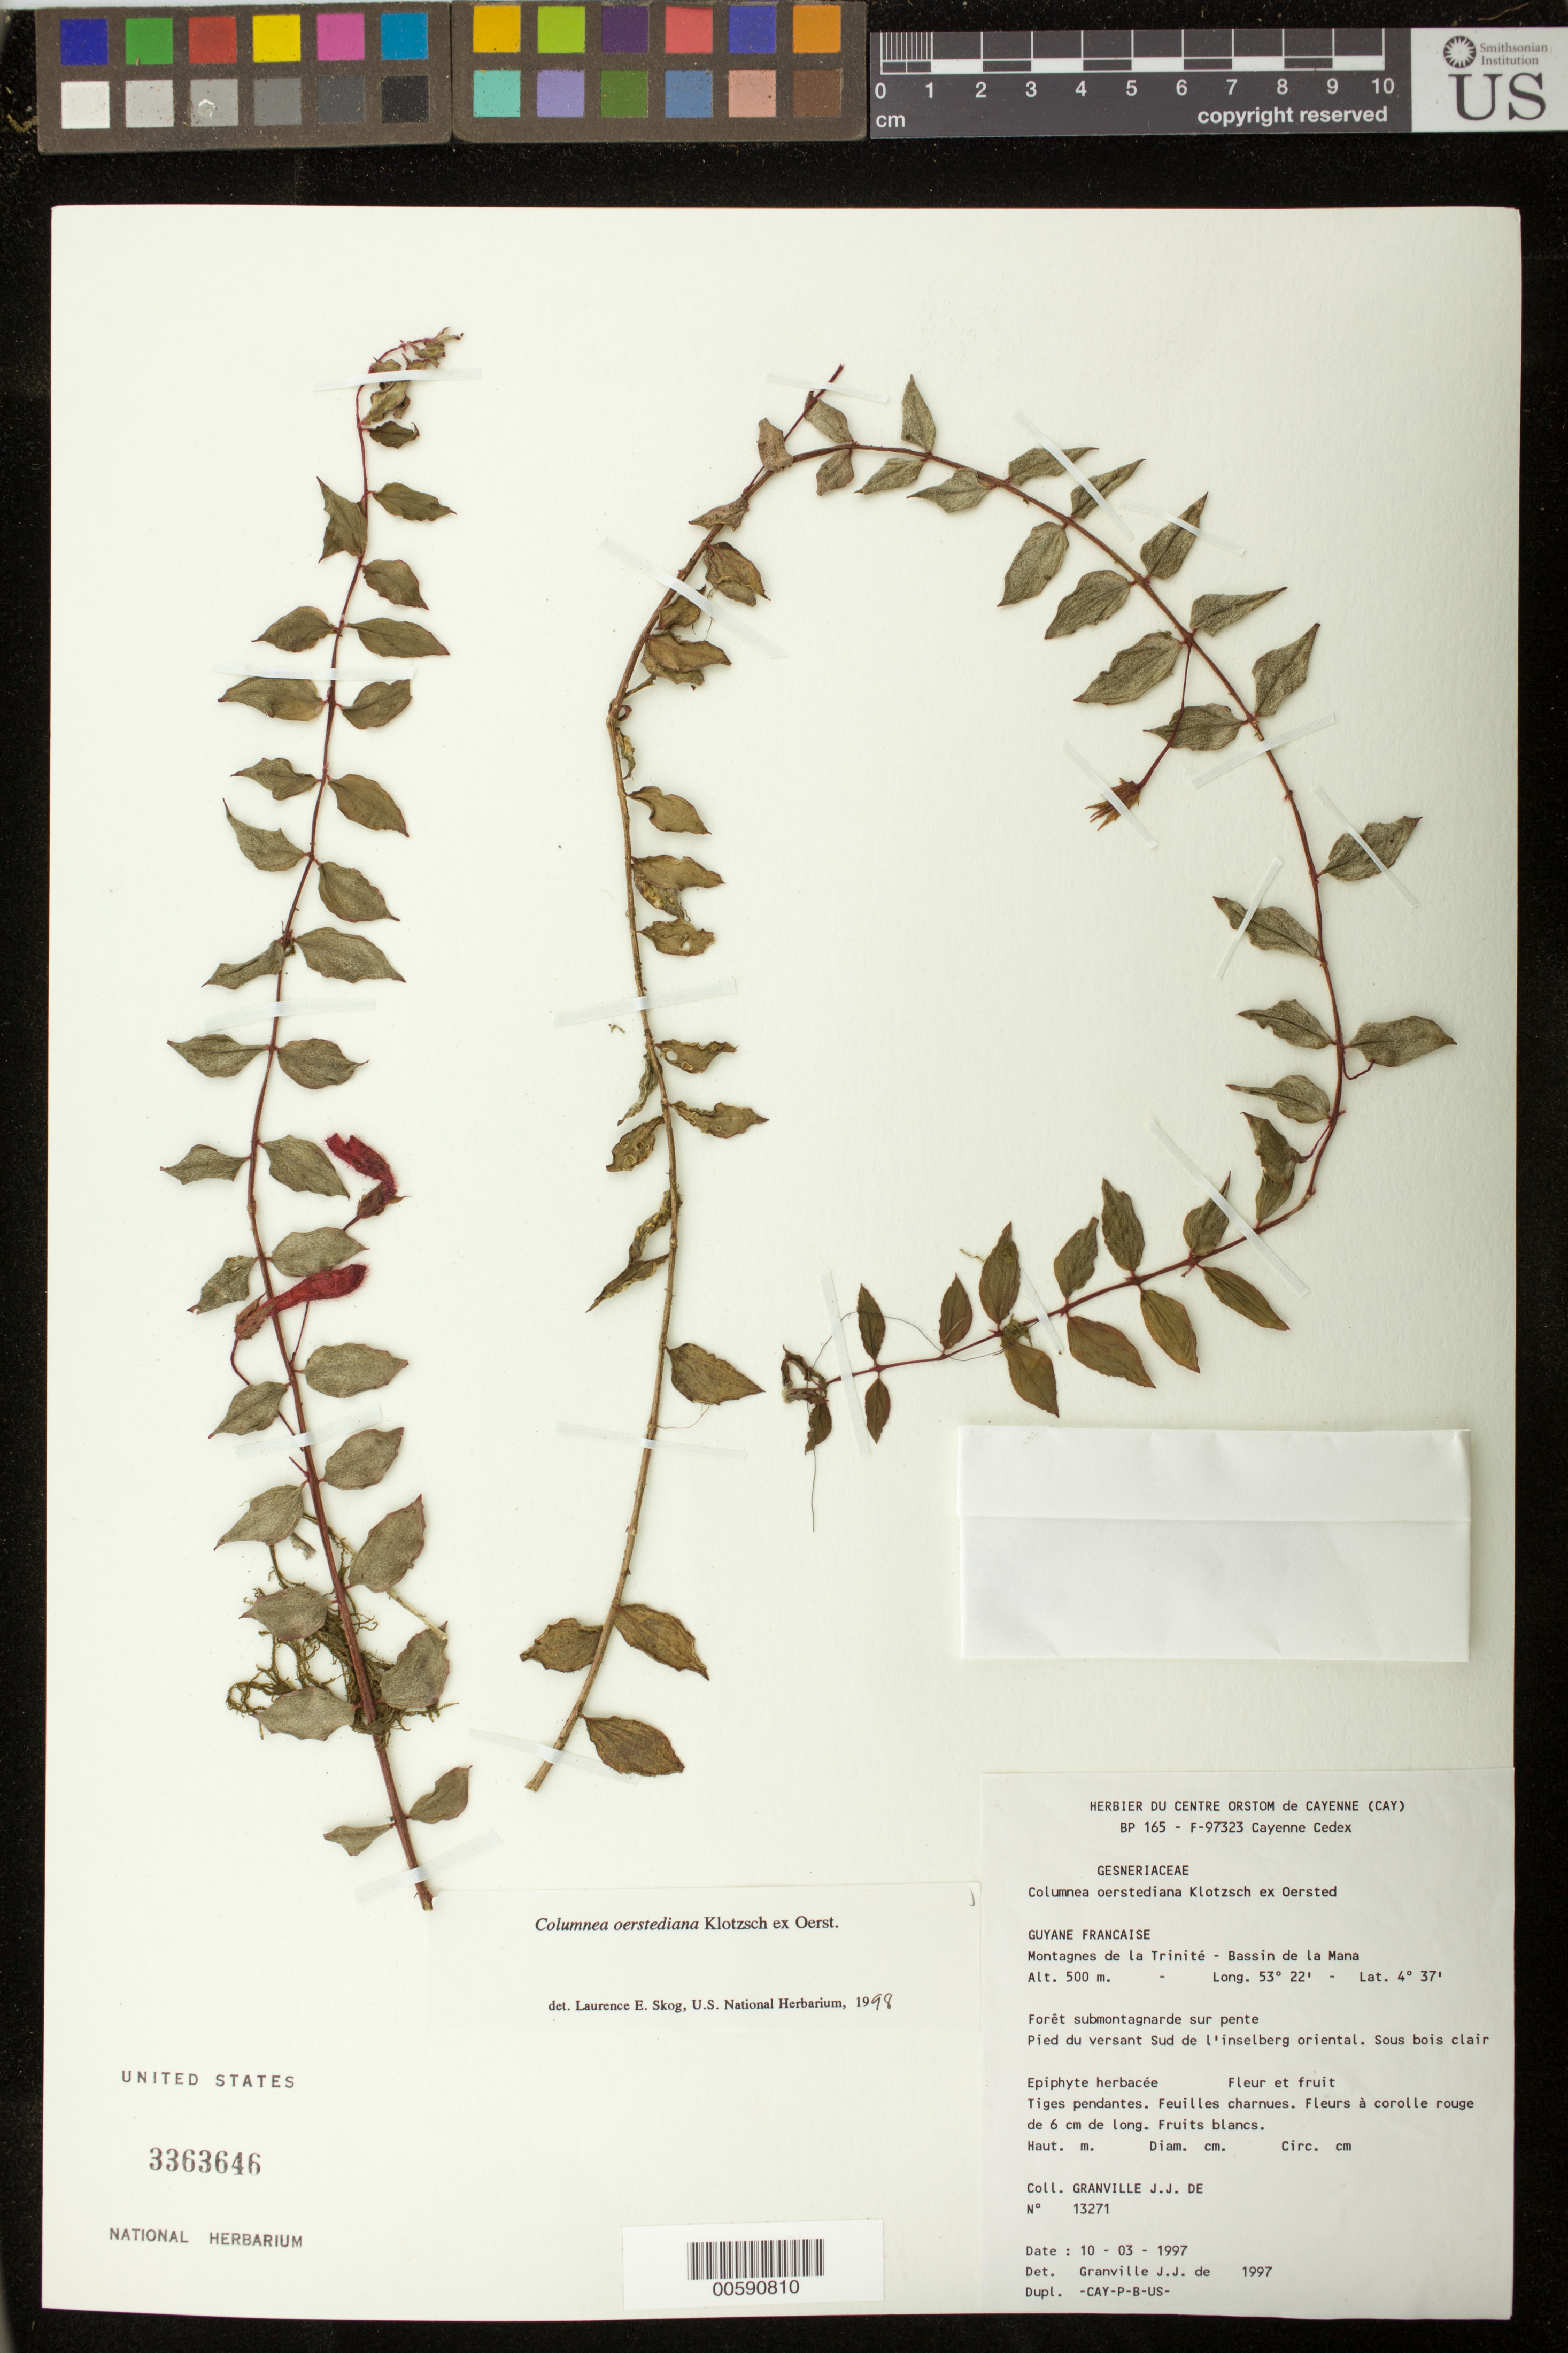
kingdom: Plantae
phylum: Tracheophyta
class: Magnoliopsida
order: Lamiales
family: Gesneriaceae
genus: Columnea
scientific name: Columnea oerstediana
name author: Klotzsch ex Oerst.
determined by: Skog, Laurence E.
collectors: J.-J. de Granville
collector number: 13271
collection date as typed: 10 Mar 1997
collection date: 1997-03-10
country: French Guiana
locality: Montagnes de la Trinité, bassin de la Mana; pied du versant Sud de l'inselberg oriental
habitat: Forêt submontagnarde sur pente; sous bois clair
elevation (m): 500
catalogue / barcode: US 3363646